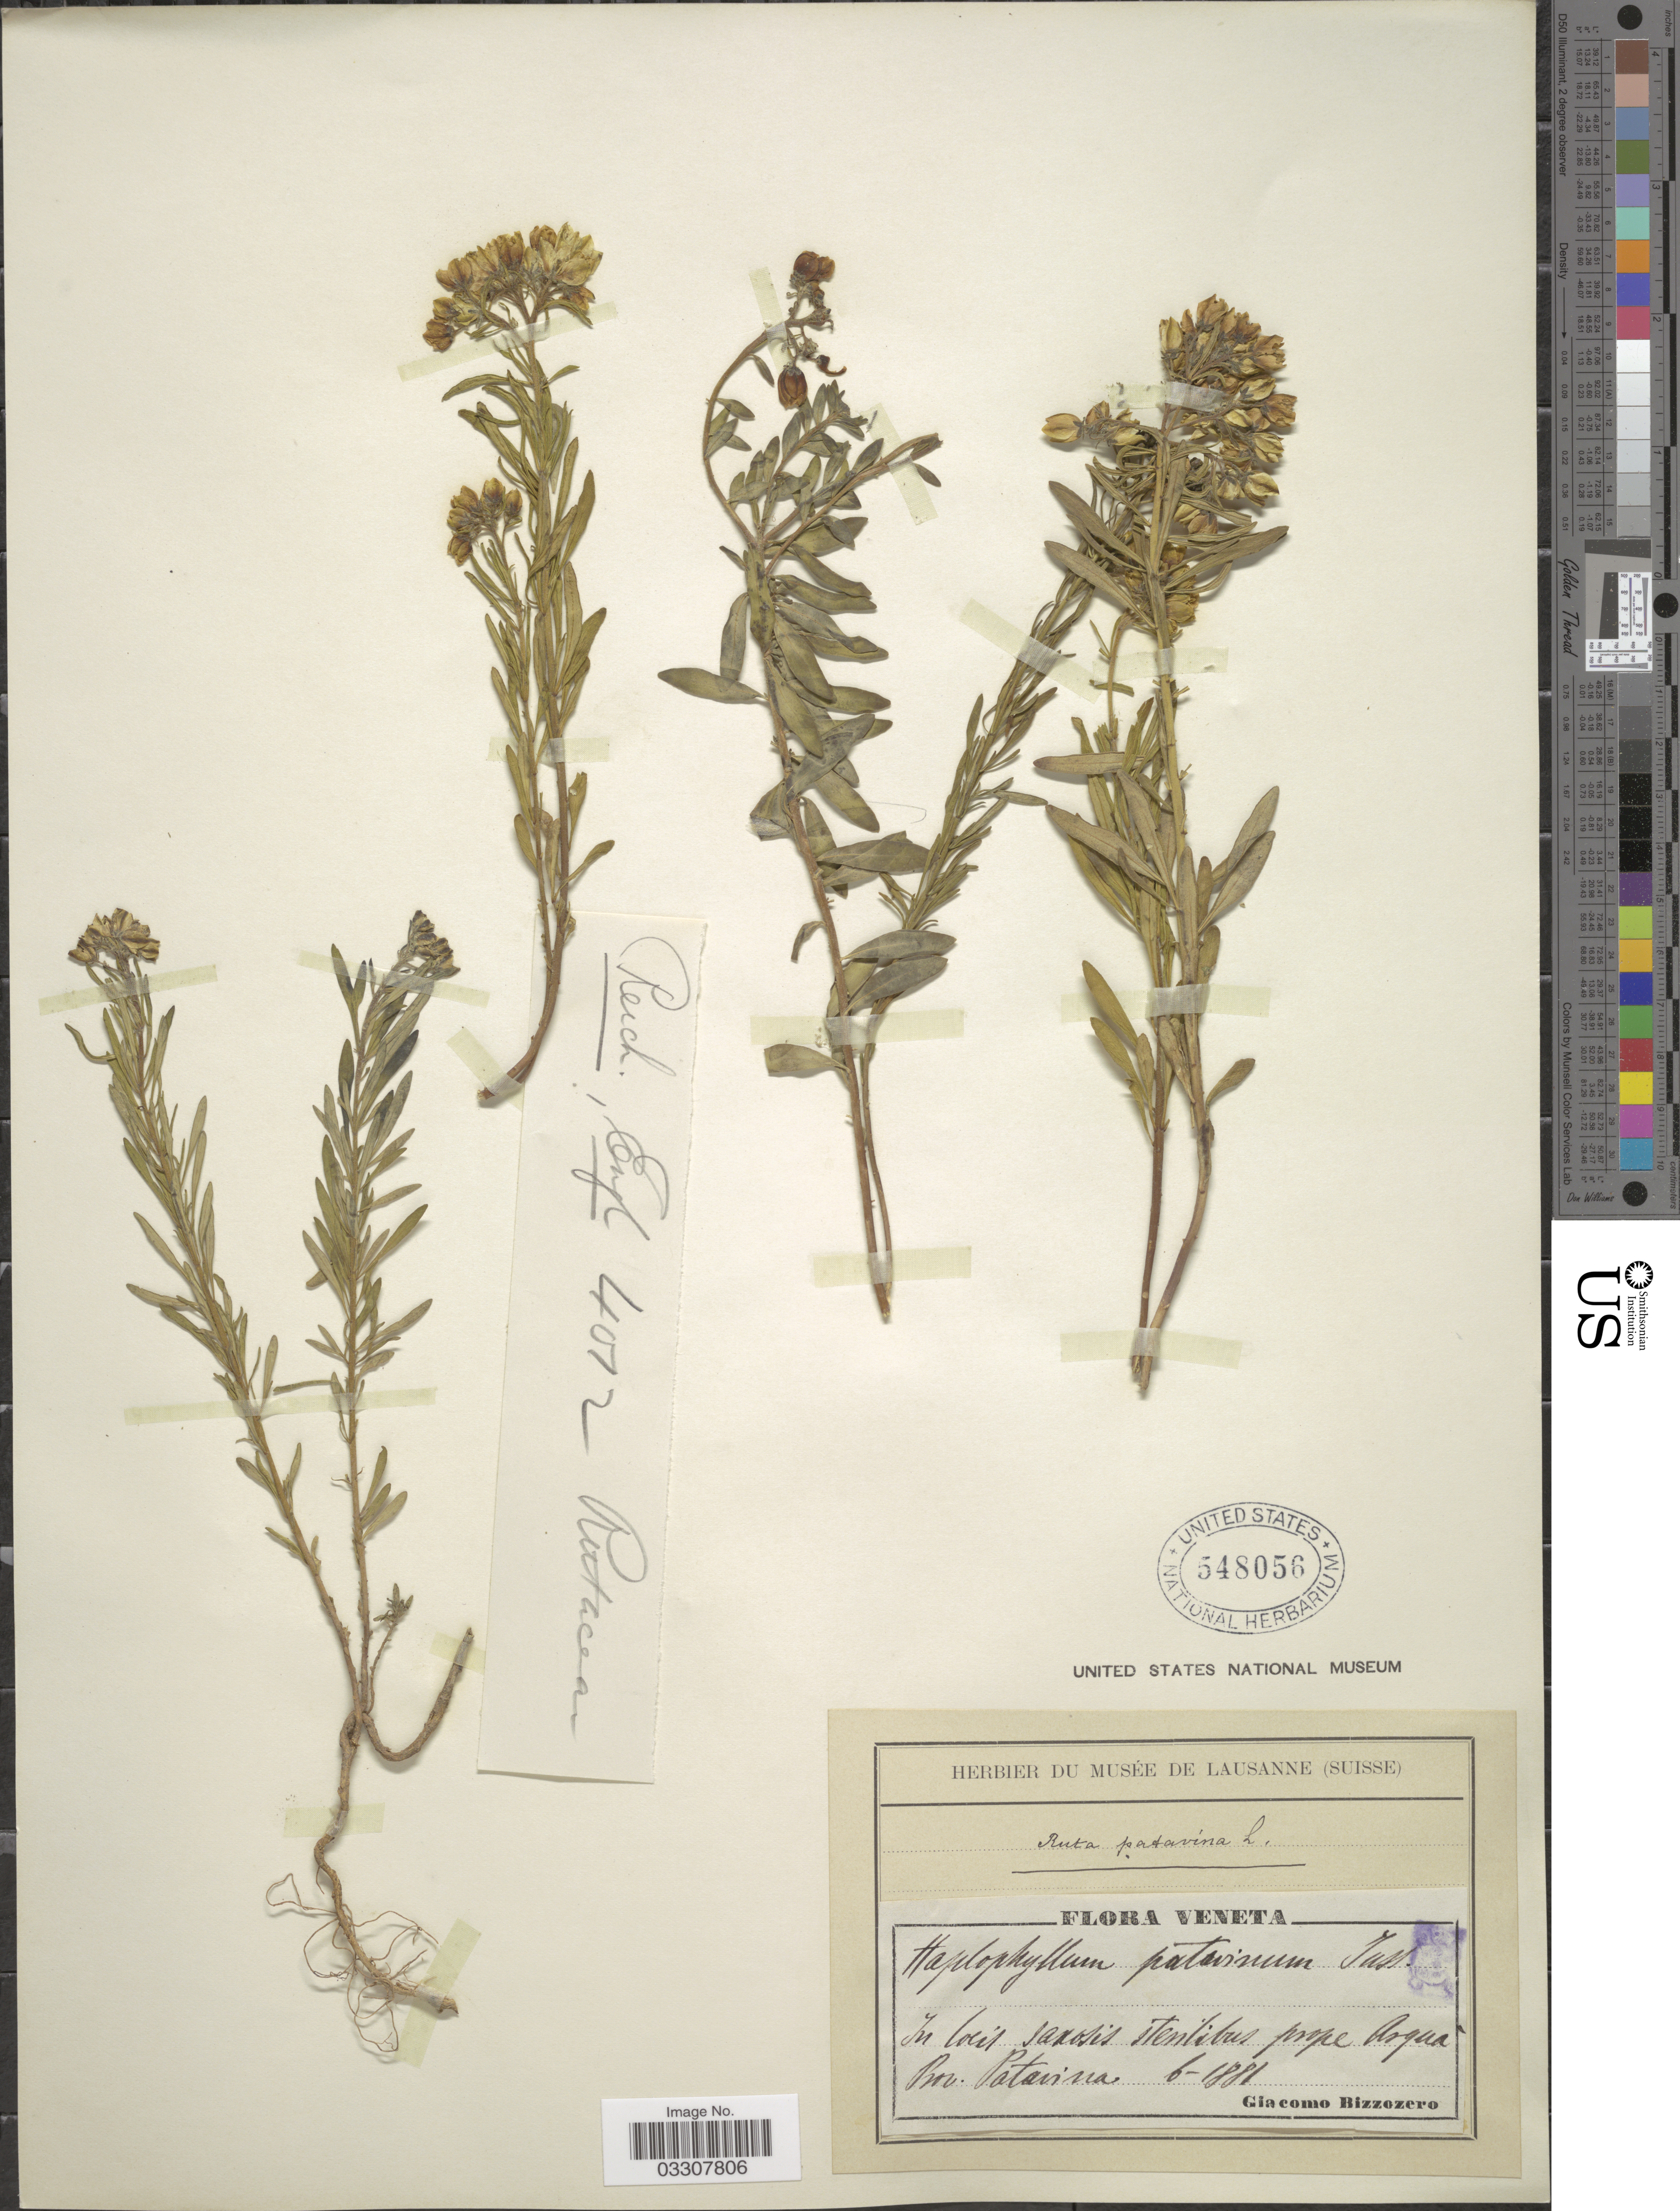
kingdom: Plantae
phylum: Tracheophyta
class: Magnoliopsida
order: Sapindales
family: Rutaceae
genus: Haplophyllum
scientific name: Haplophyllum patavinum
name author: (L.) G. Don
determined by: Strong, Mark T., (BOT), Smithsonian Institution - National Museum of Natural History (UNITED STATES)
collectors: G. Bizzozero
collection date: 1881-06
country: Italy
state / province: Veneto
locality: Veneta. In locis saxosis stenlibus [interpreted] prope Arquà. Prov. Patarina [interpreted].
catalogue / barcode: US 548056